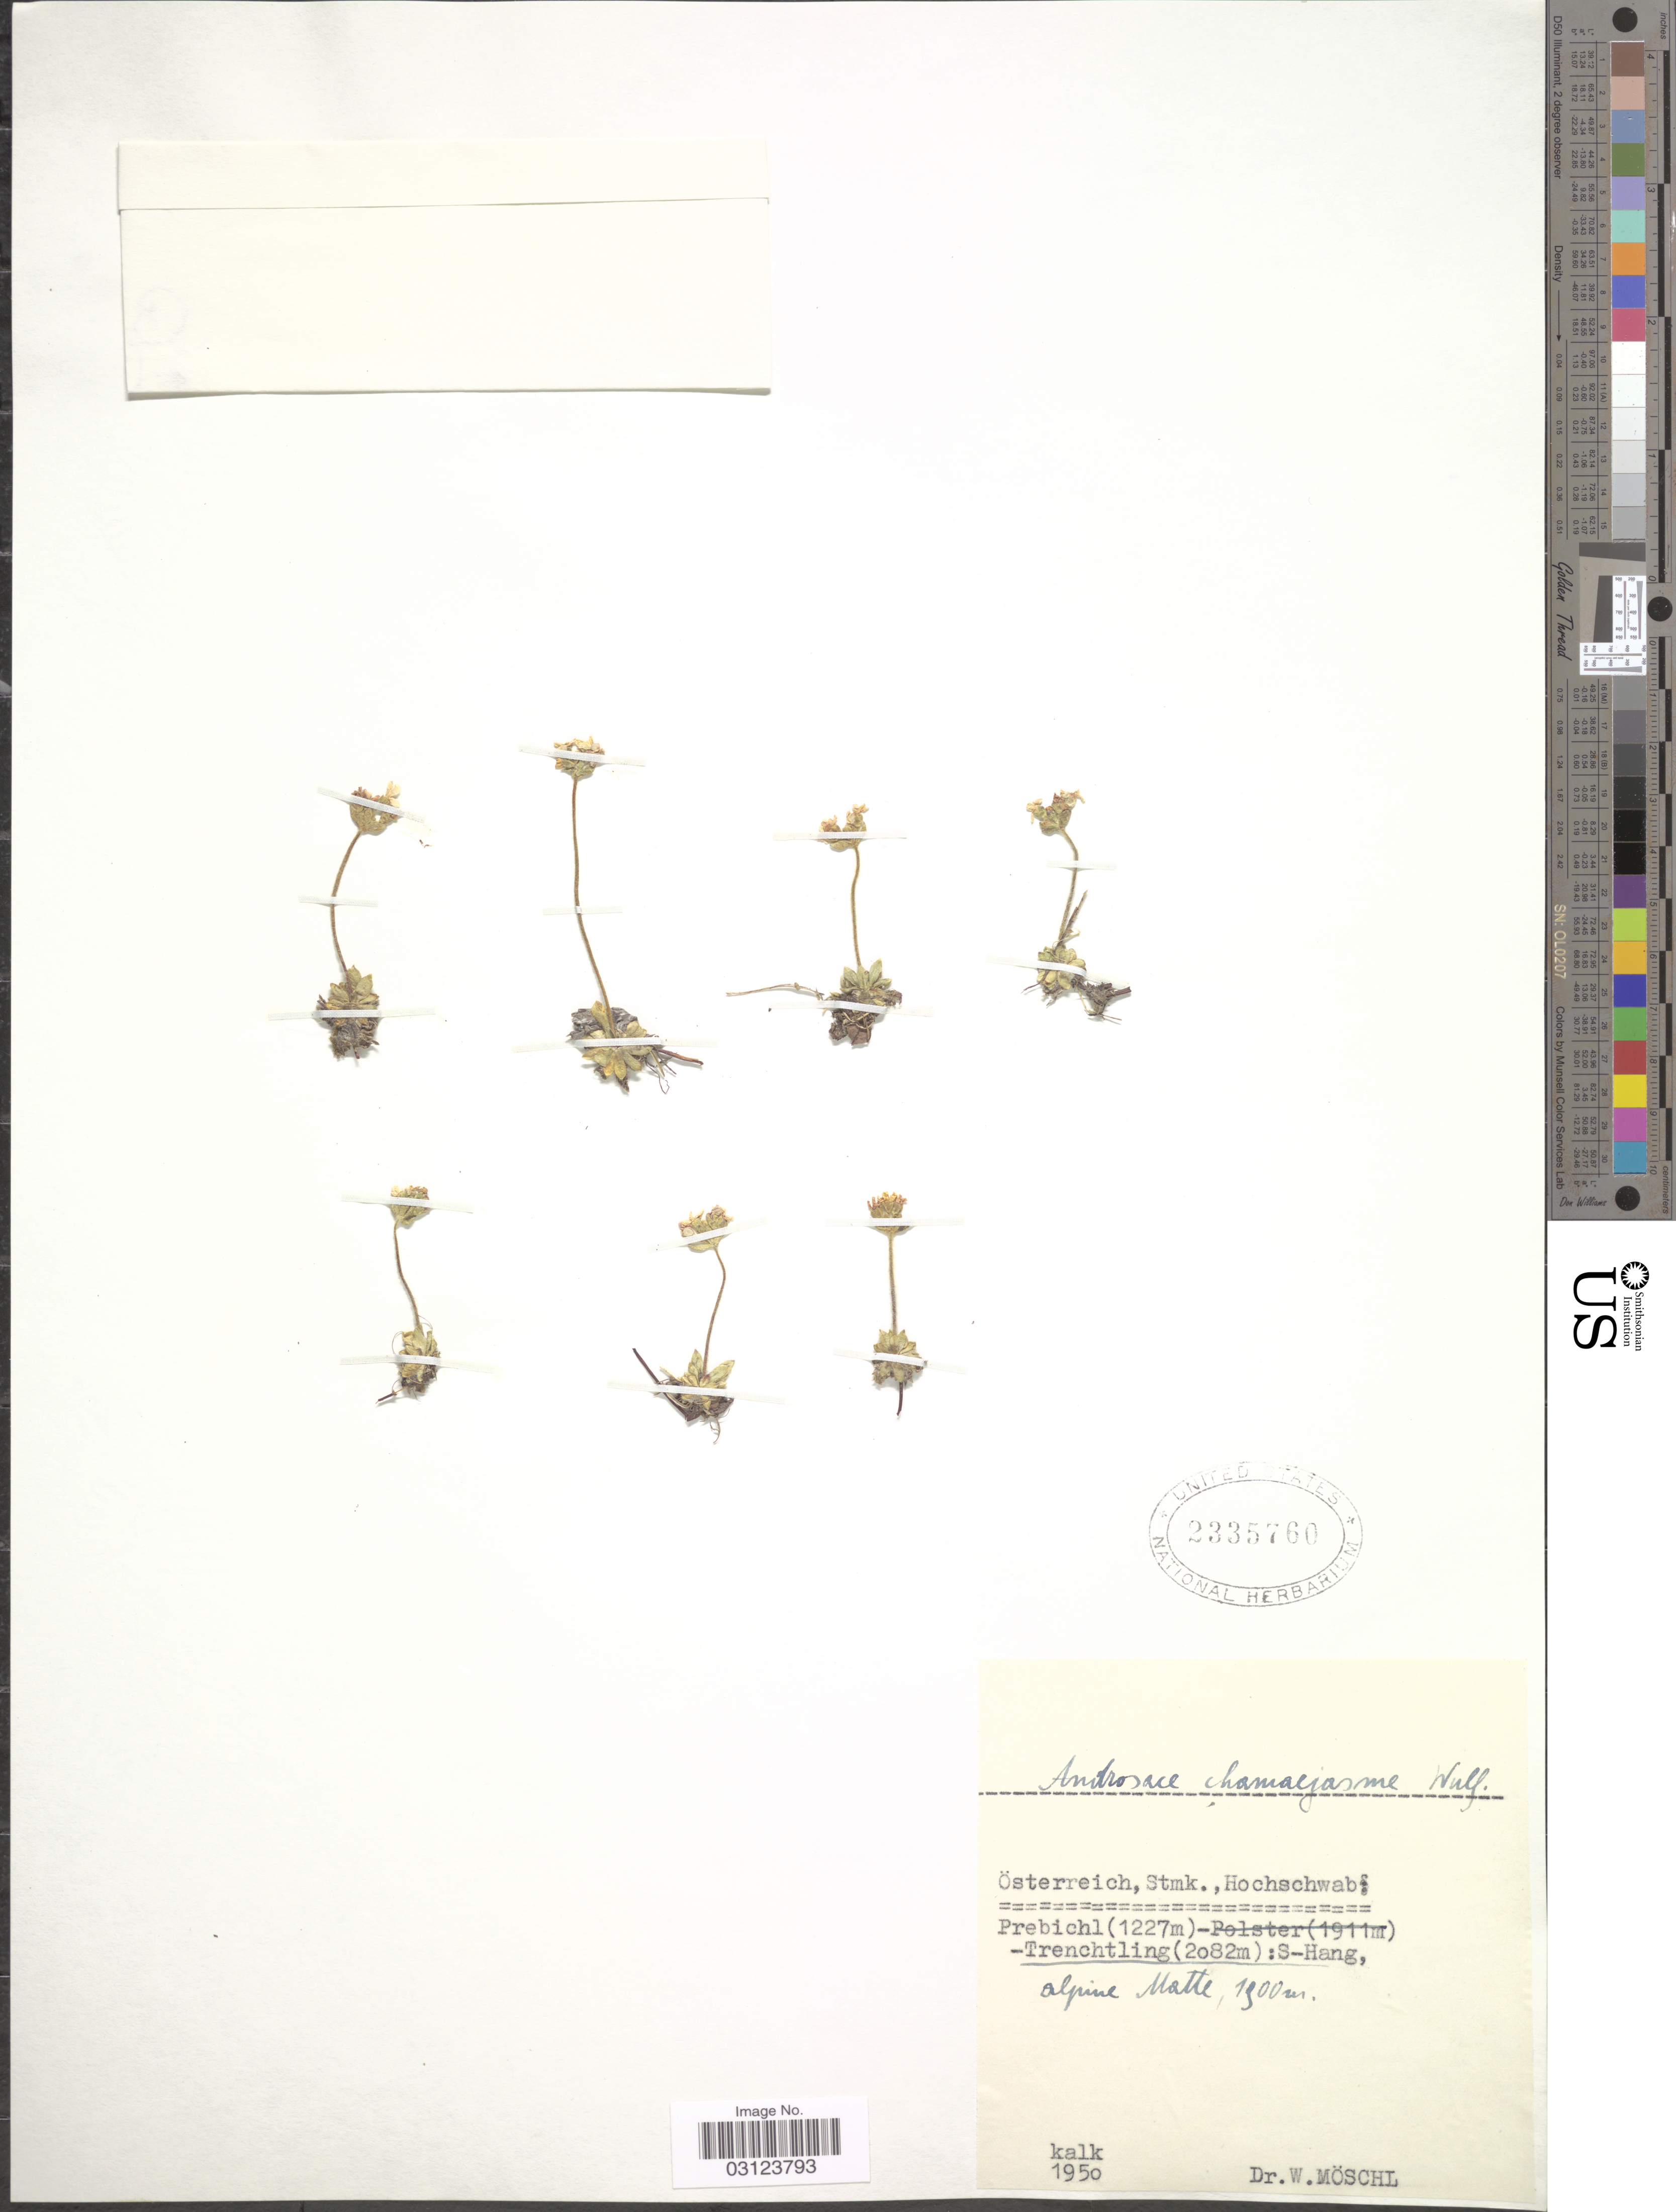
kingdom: Plantae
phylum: Tracheophyta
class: Magnoliopsida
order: Ericales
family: Primulaceae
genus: Androsace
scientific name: Androsace chamaejasme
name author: Wulfen ex Host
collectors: W. Moschl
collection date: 1950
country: Austria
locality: Österreich, Stmk., Hochschwab: Prebichl - Trenchtling: S-Hang. alpine Matte.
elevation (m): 1900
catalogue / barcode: US 2335760